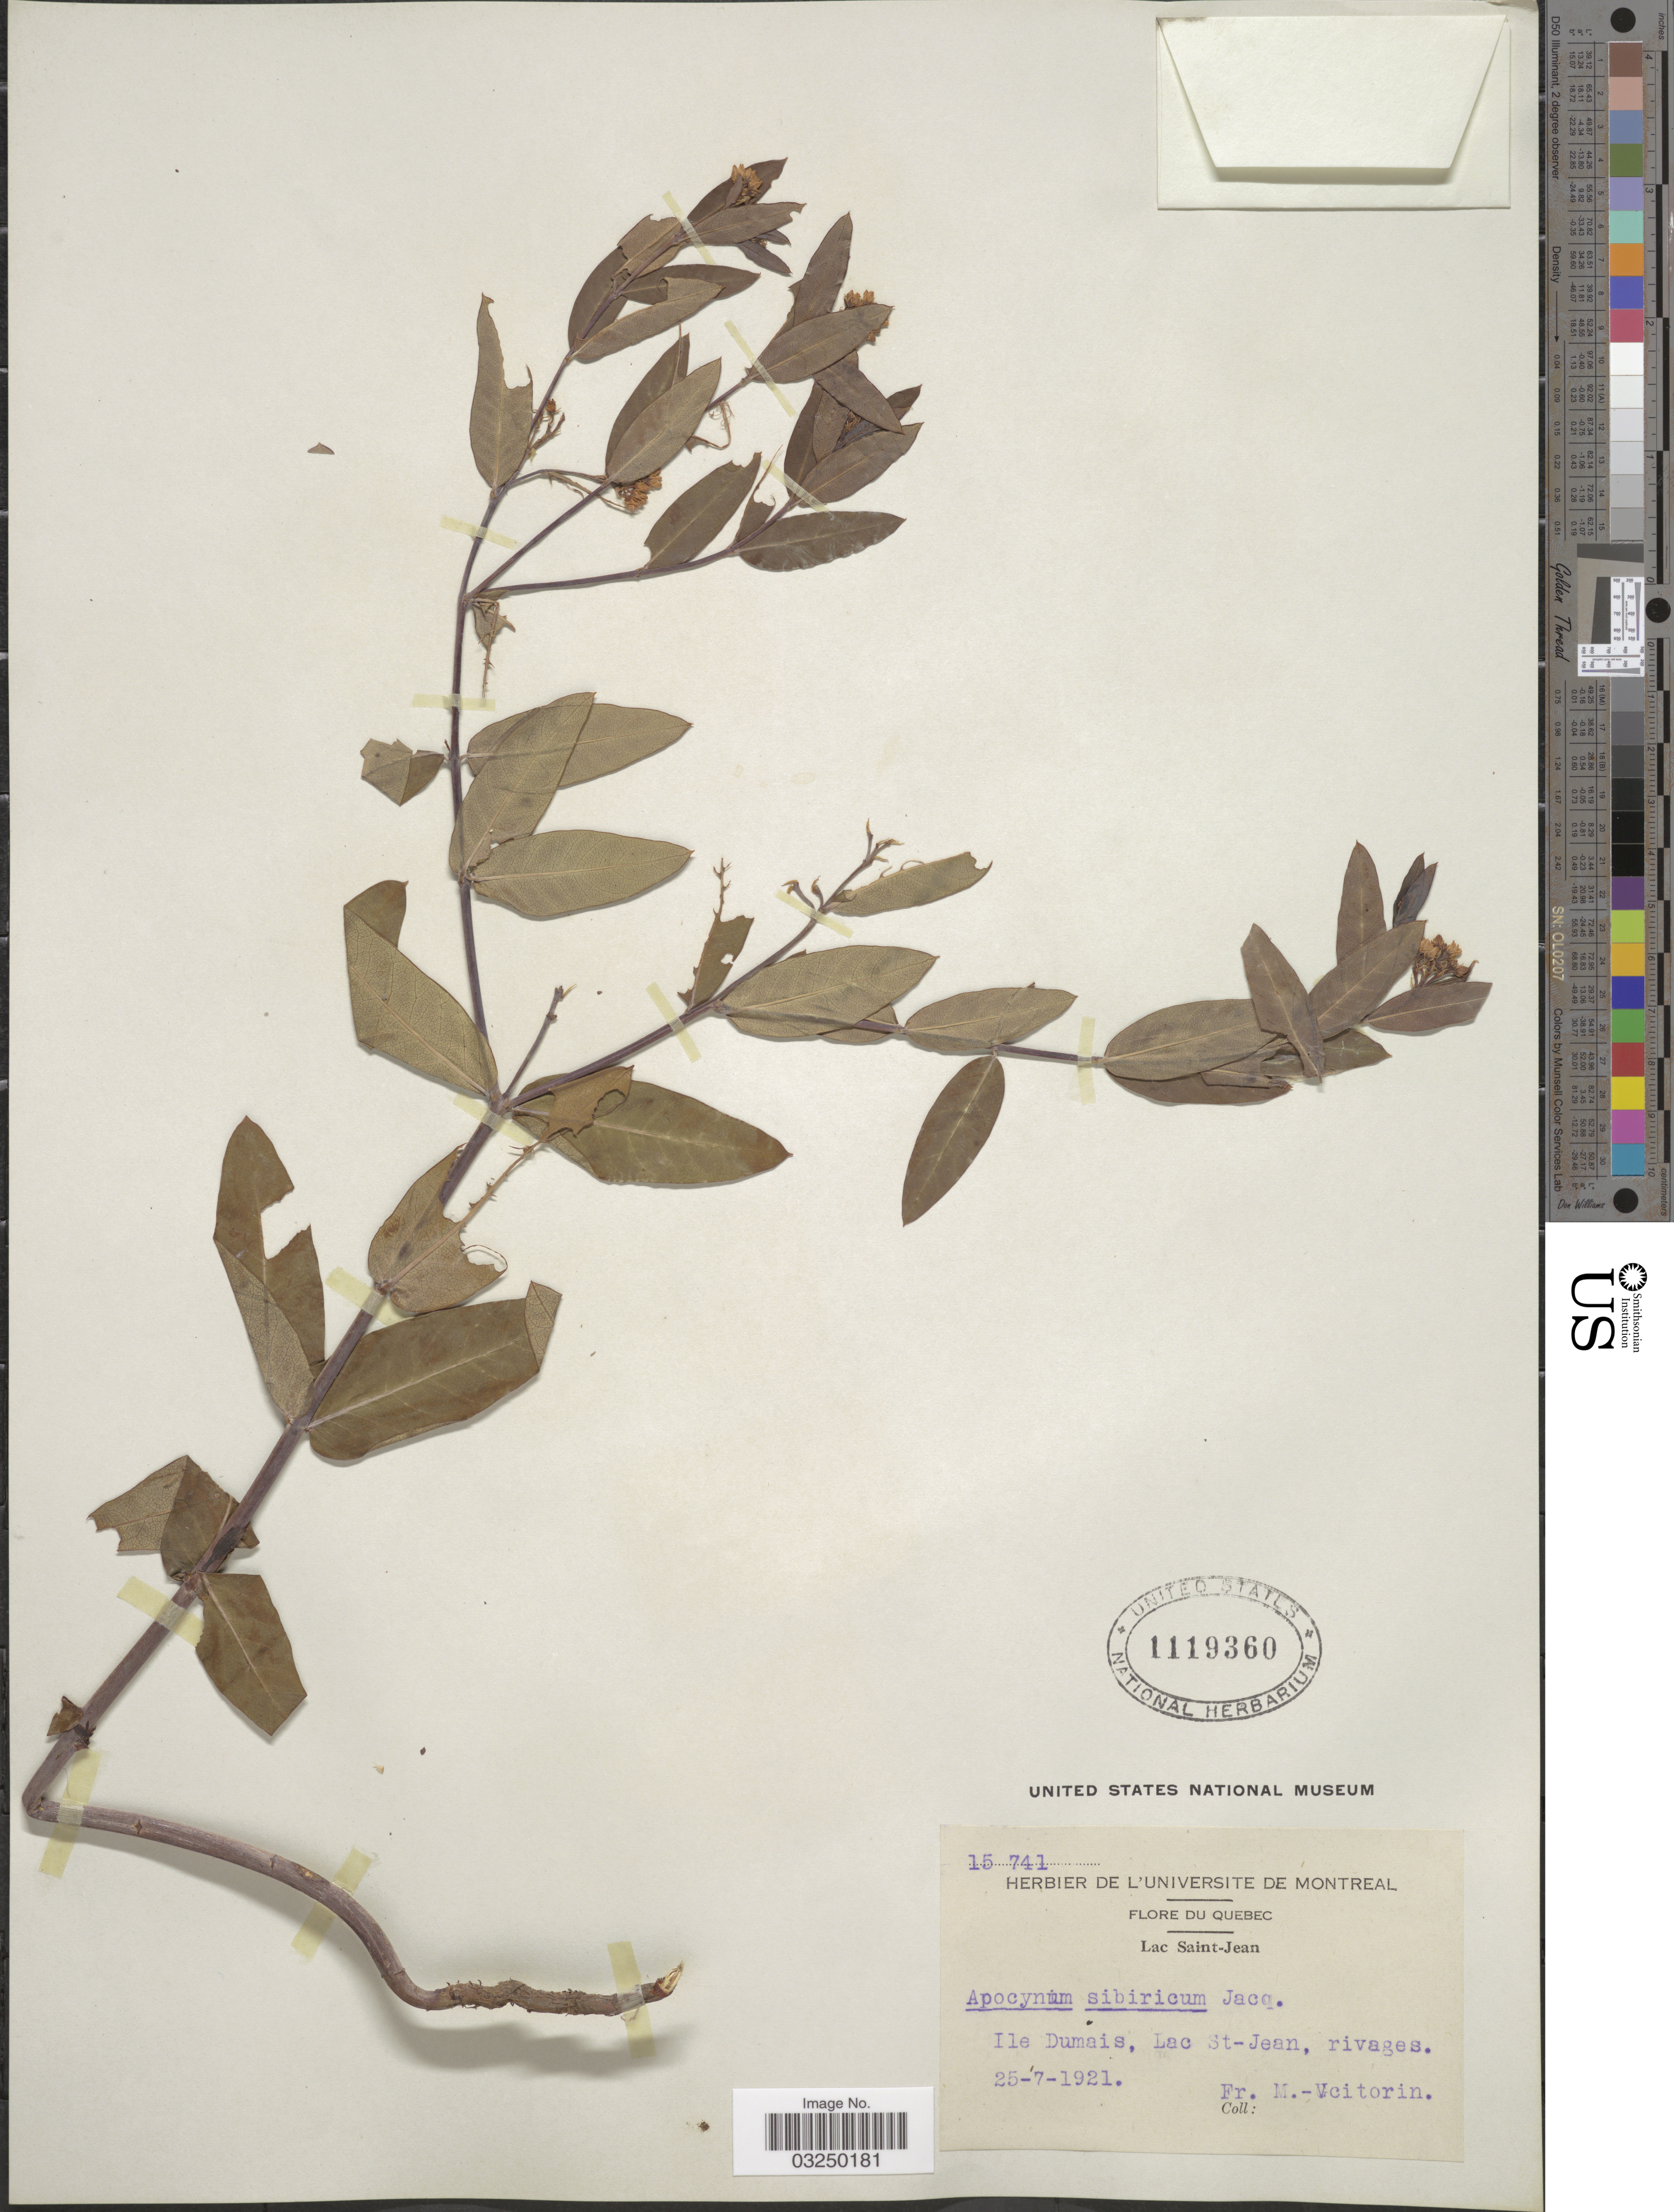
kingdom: Plantae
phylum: Tracheophyta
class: Magnoliopsida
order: Gentianales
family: Apocynaceae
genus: Apocynum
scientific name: Apocynum sibiricum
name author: Jacq.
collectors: Fr. Marie-Victorin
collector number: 15741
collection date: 1921-07-25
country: Canada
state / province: Quebec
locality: Lac Saint-Jean. Ile Dumais, Lac St-Jean, rivages.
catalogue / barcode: US 1119360